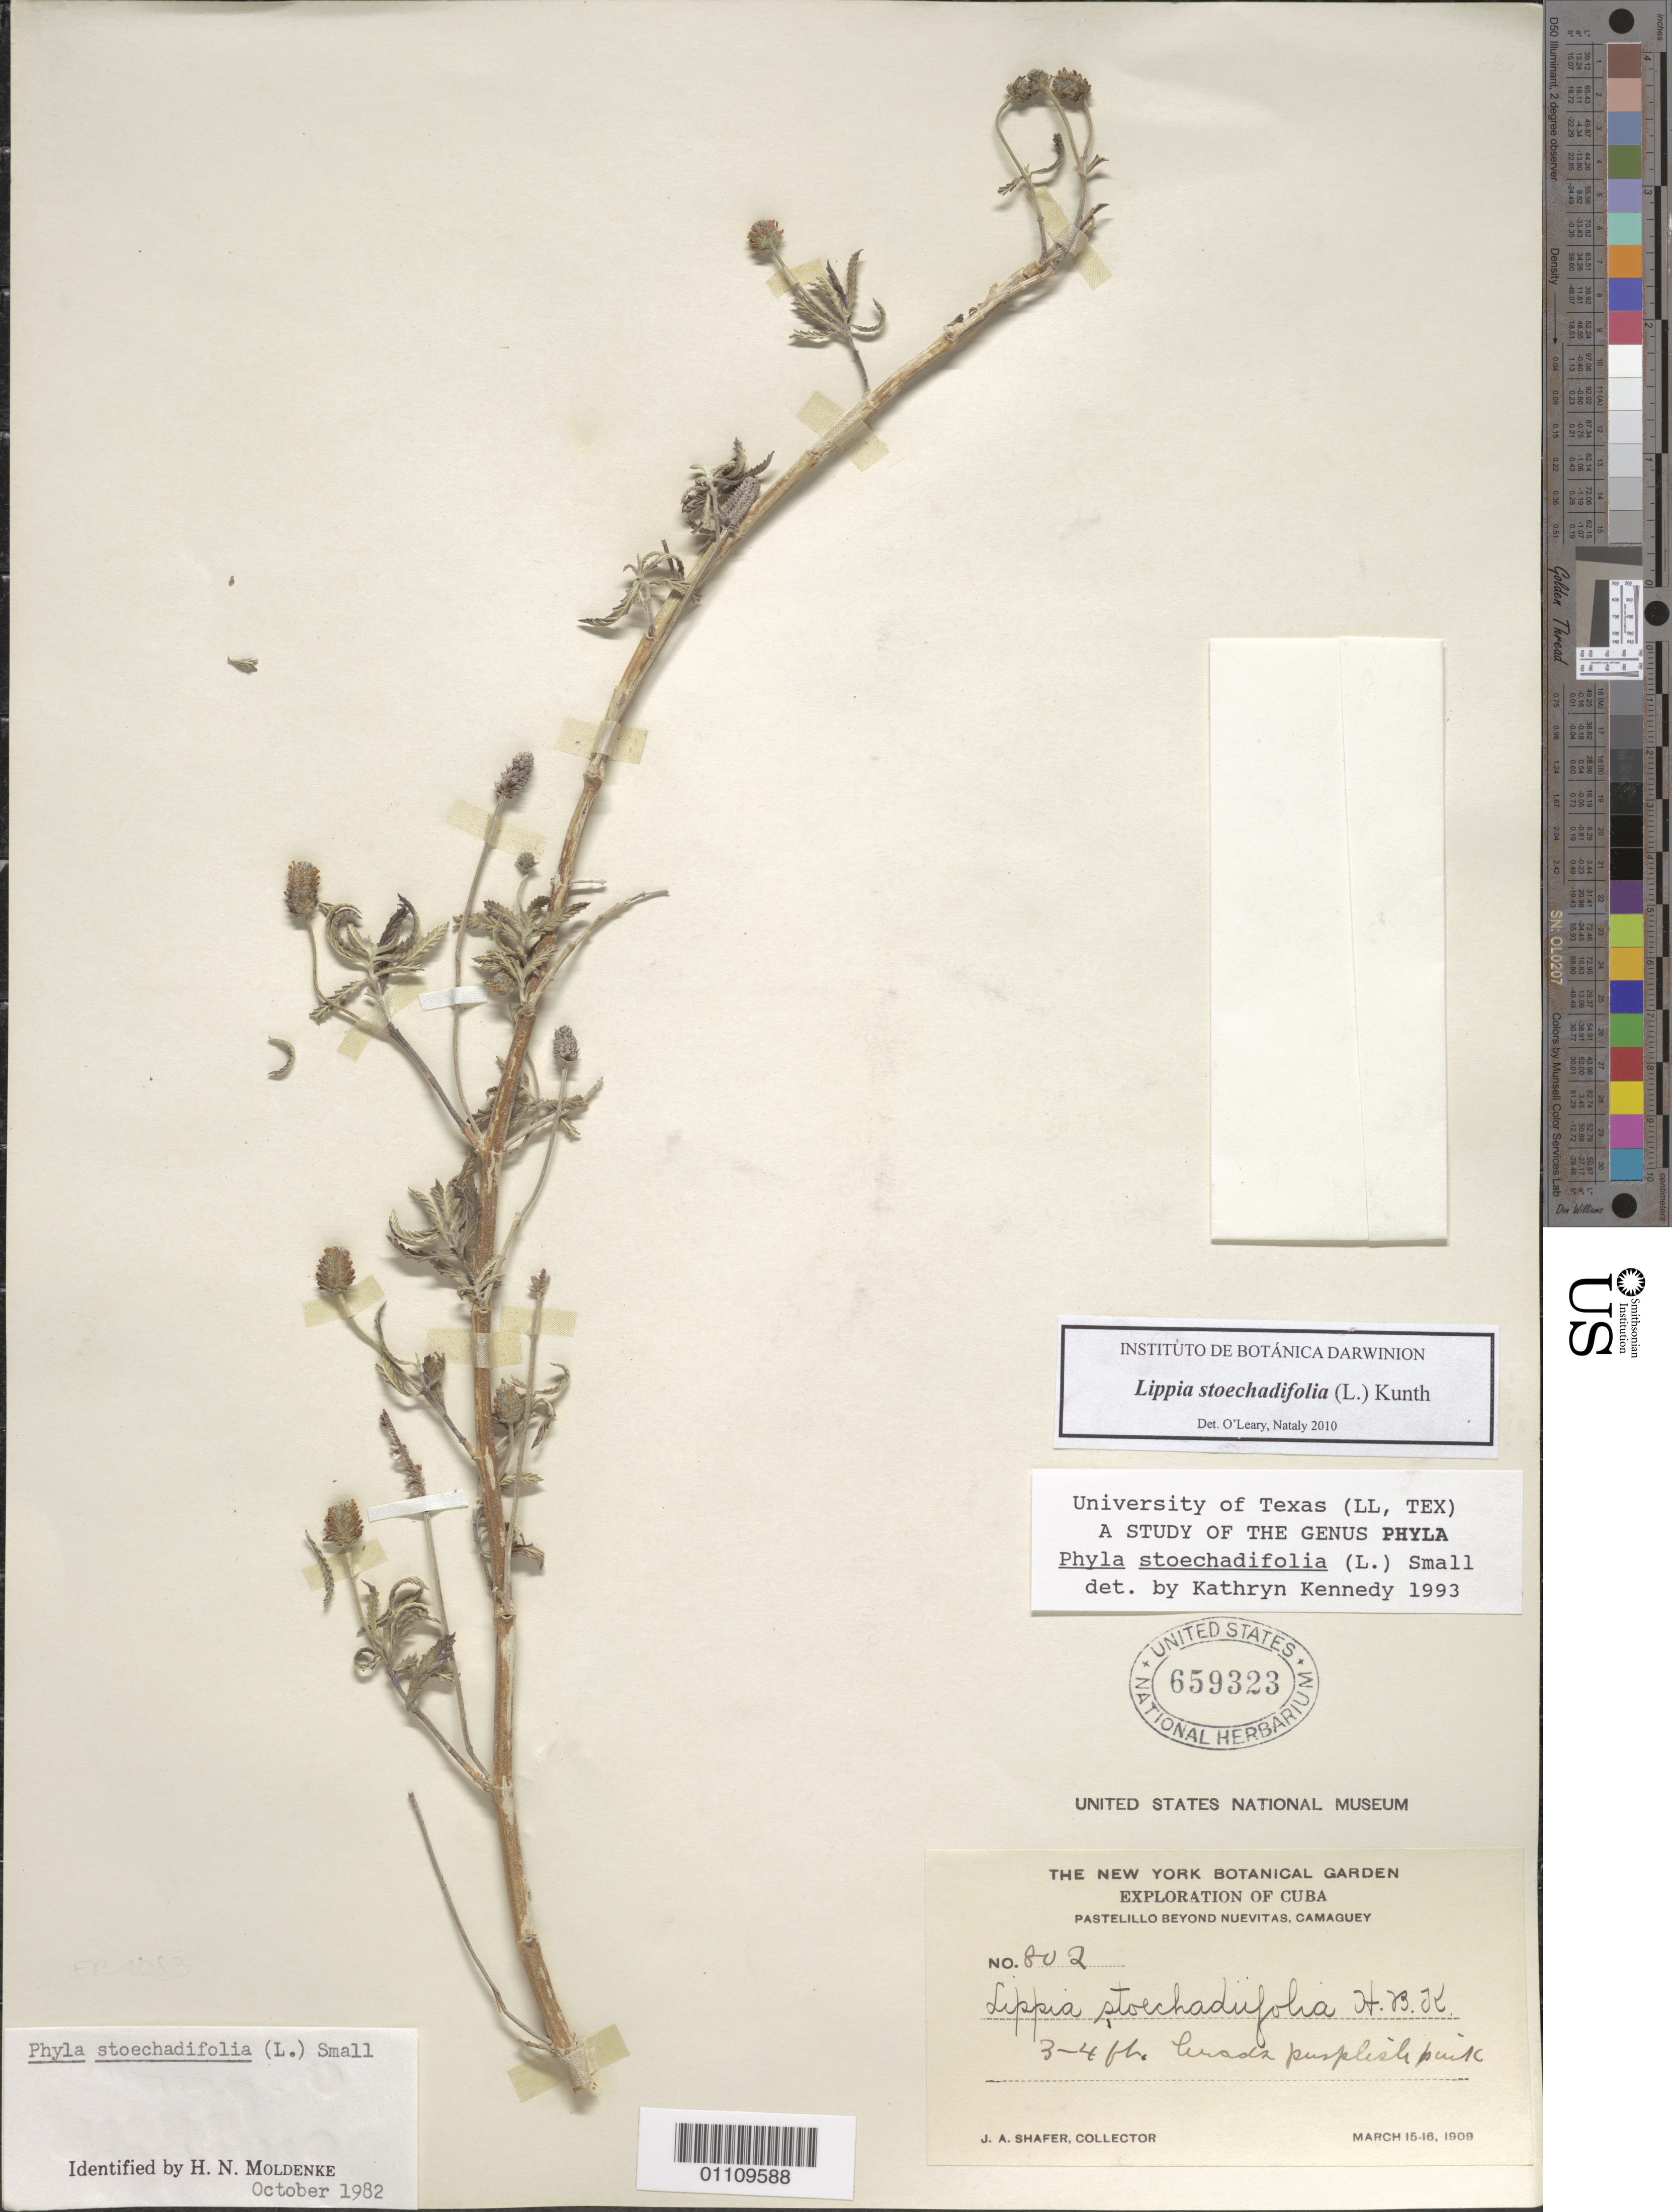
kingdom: Plantae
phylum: Tracheophyta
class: Magnoliopsida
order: Lamiales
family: Verbenaceae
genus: Lippia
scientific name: Lippia stoechadifolia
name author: (L.) Kunth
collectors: J. A. Shafer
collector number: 802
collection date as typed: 15 Mar 1909 to 16 Mar 1909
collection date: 1909-03-15/1909-03-16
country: Cuba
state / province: Camagüey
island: Cuba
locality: Pastelillo beyond Nuevitas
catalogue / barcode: US 659323